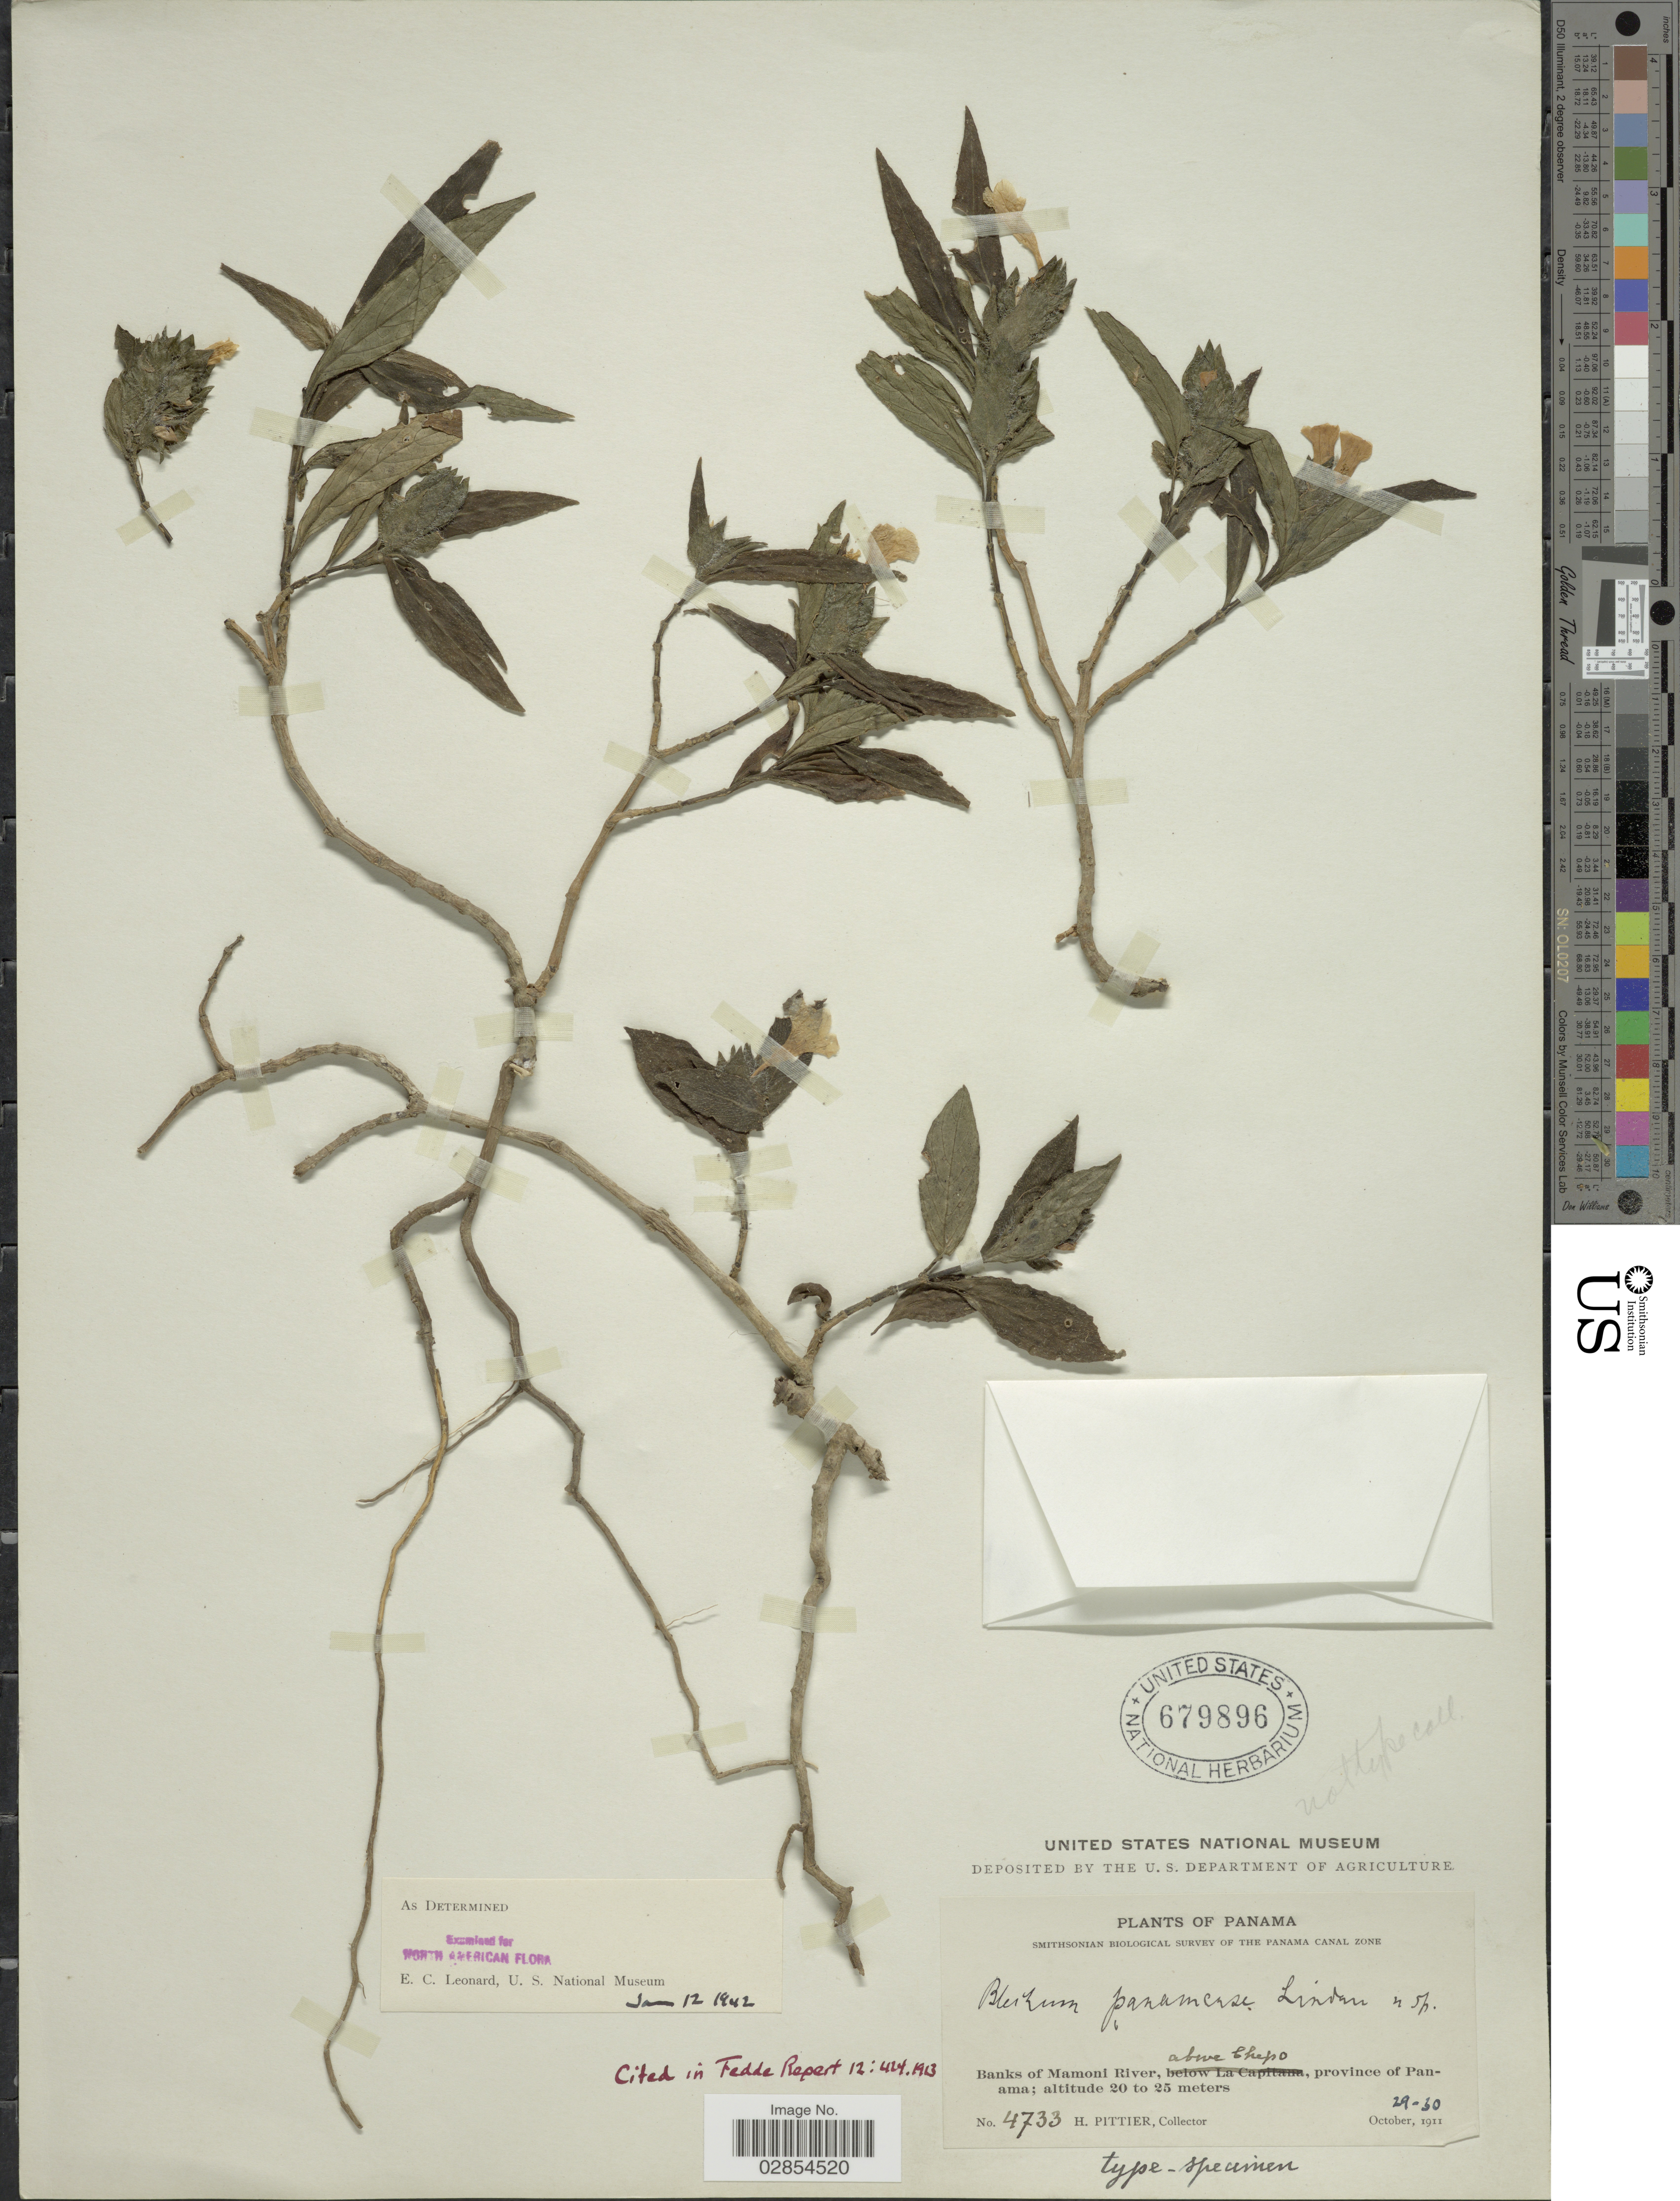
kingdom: Plantae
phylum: Tracheophyta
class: Magnoliopsida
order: Lamiales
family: Acanthaceae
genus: Blechum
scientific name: Blechum panamense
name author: Lindau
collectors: H. F. Pittier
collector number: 4733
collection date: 1911-10-29/1911-10-30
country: Panama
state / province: Panamá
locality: Banks of Mamoni River, above Chepo.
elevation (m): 20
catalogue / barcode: US 679896